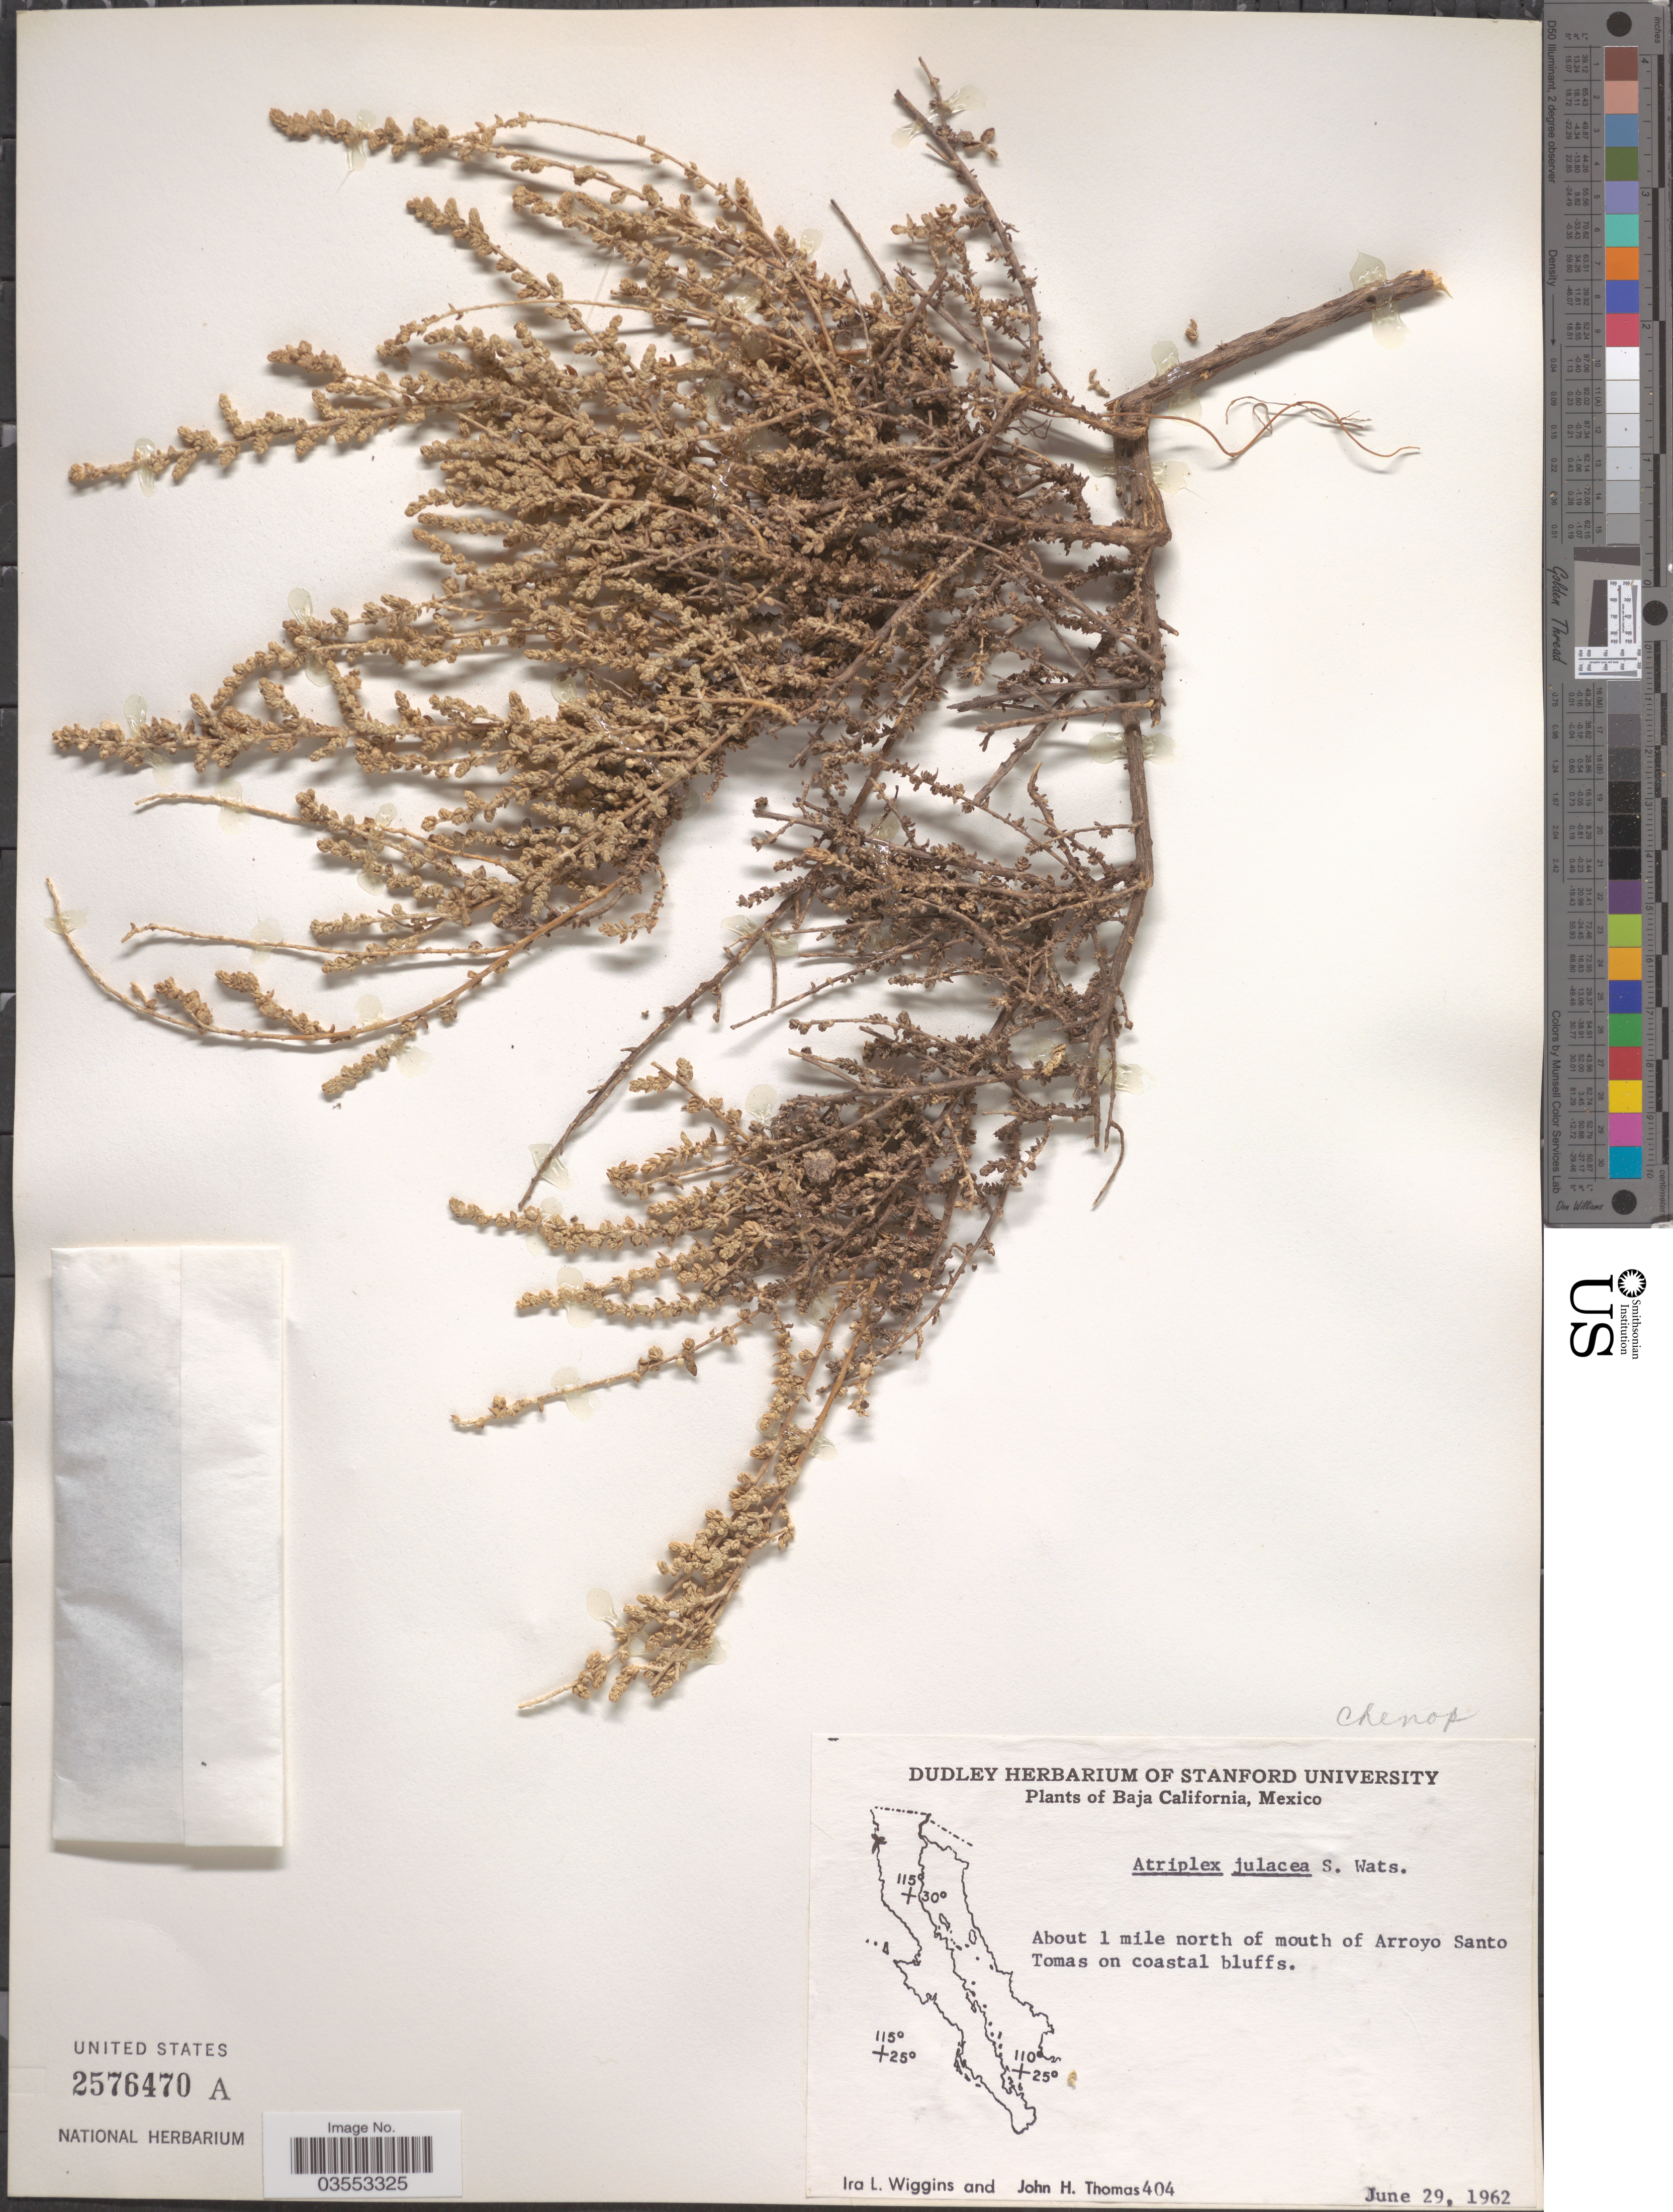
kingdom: Plantae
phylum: Tracheophyta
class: Magnoliopsida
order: Caryophyllales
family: Amaranthaceae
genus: Atriplex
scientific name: Atriplex julacea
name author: S. Watson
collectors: I. L. Wiggins & J. H. Thomas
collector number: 404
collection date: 1962-06-29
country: Mexico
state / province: Baja California Norte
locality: About 1 mile north of mouth of Arroyo Santo Tomas on coastal bluffs.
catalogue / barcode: US 2576470A